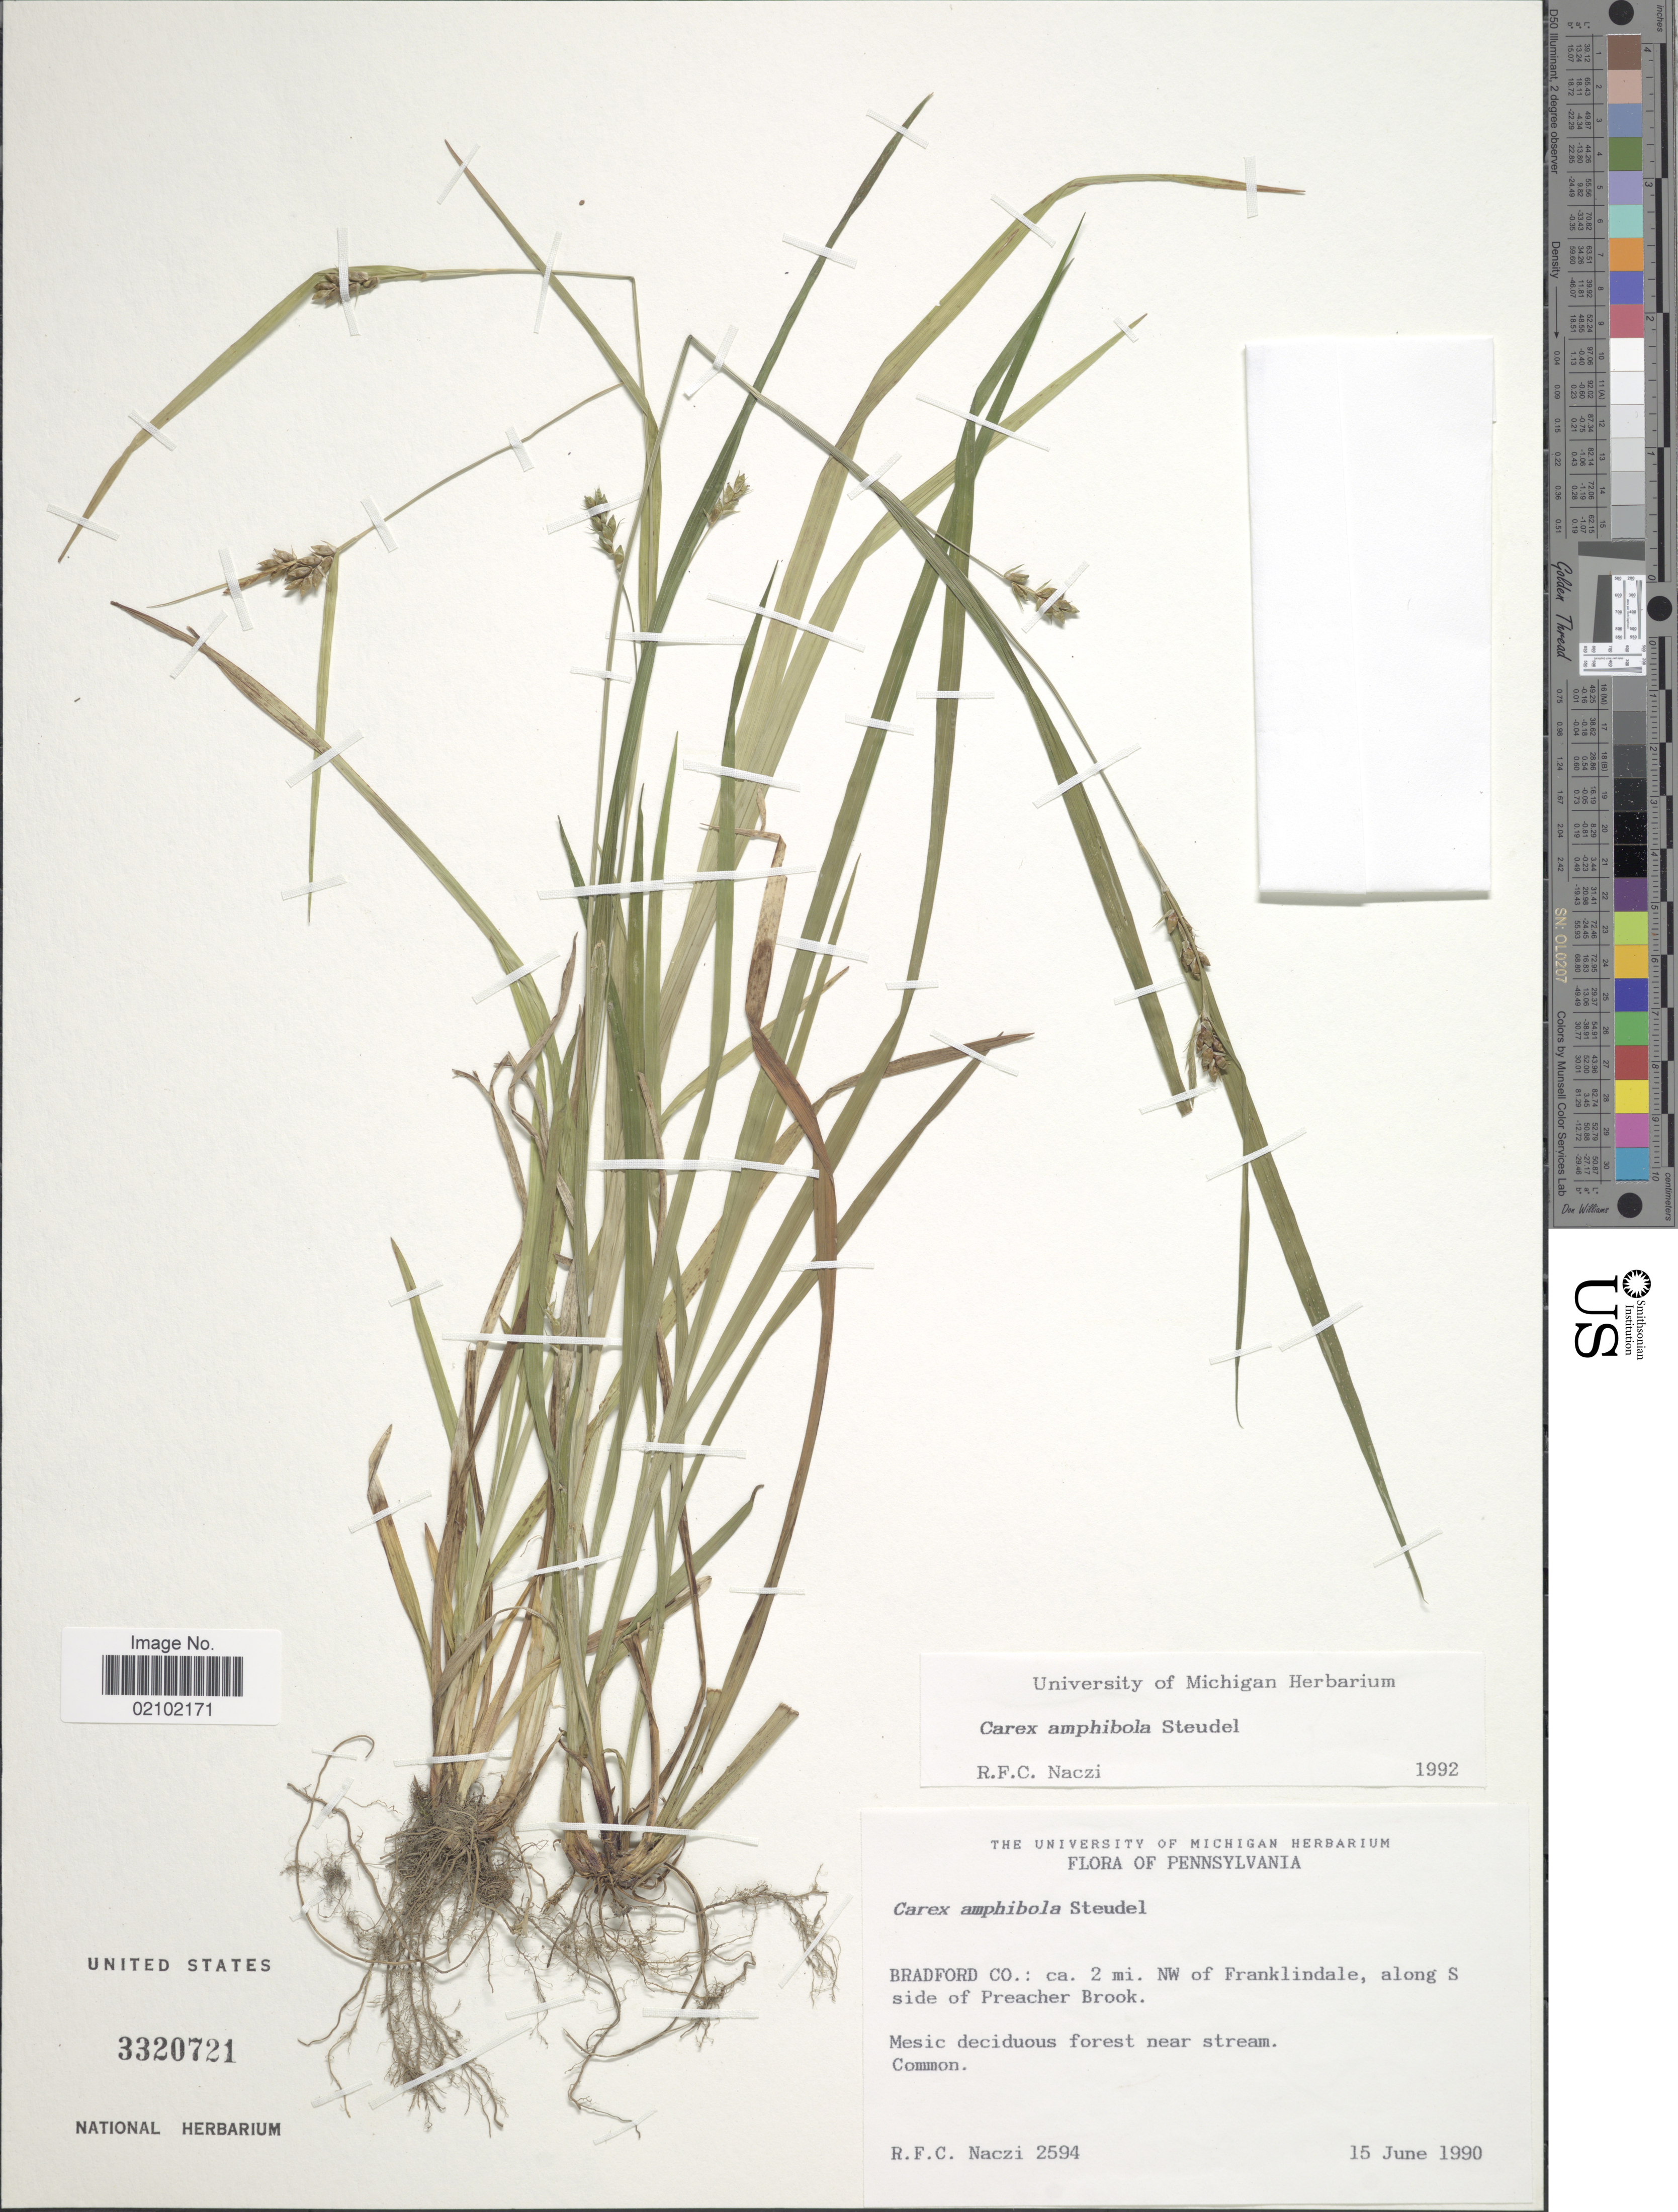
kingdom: Plantae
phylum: Tracheophyta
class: Liliopsida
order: Poales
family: Cyperaceae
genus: Carex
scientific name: Carex amphibola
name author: Steud.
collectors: R. F. C. Naczi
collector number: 2594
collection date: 1990-06-15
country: United States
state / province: Pennsylvania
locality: Bradford Co.: ca. 2 mi. NW of Franklindale, along S side of Preacher Brook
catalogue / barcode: US 3320721